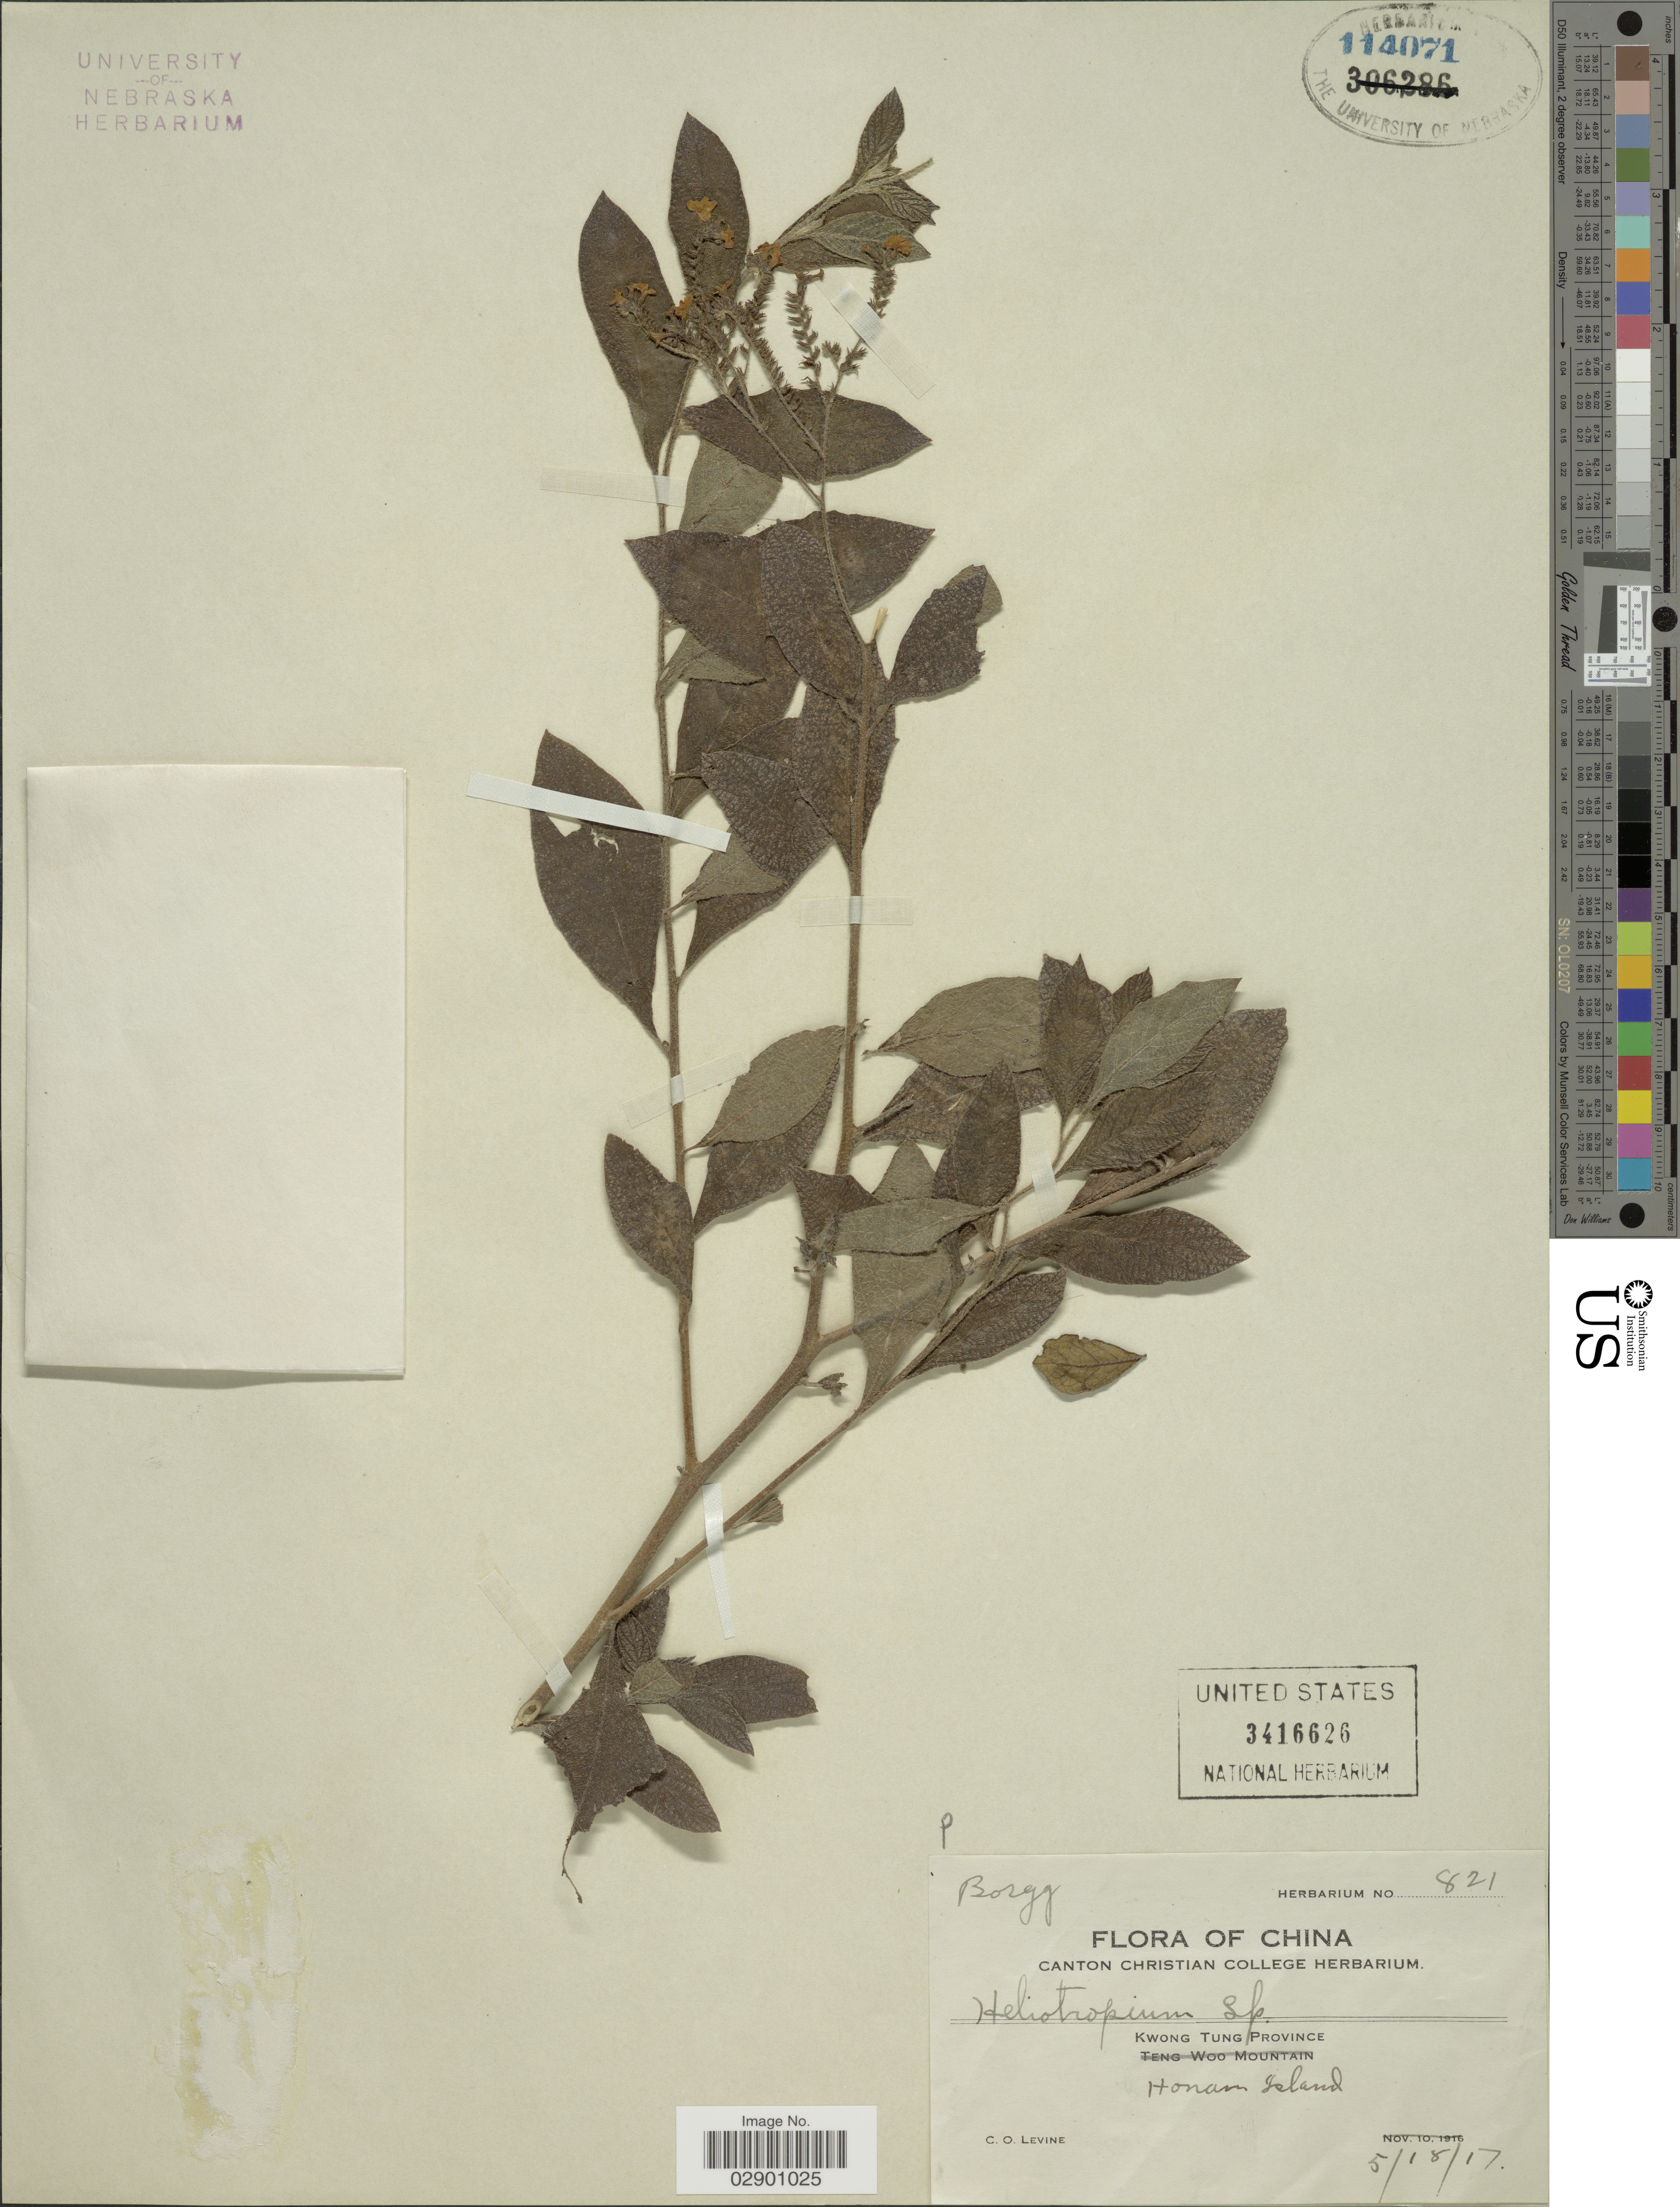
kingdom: Plantae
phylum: Tracheophyta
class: Magnoliopsida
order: Boraginales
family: Heliotropiaceae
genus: Heliotropium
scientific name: Heliotropium sp.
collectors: C. O. Levine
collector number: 821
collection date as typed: Transcribed d/m/y: 18/5/17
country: China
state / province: Guangdong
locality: Kwong Tung Province. Honam Island.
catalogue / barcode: US 3416626